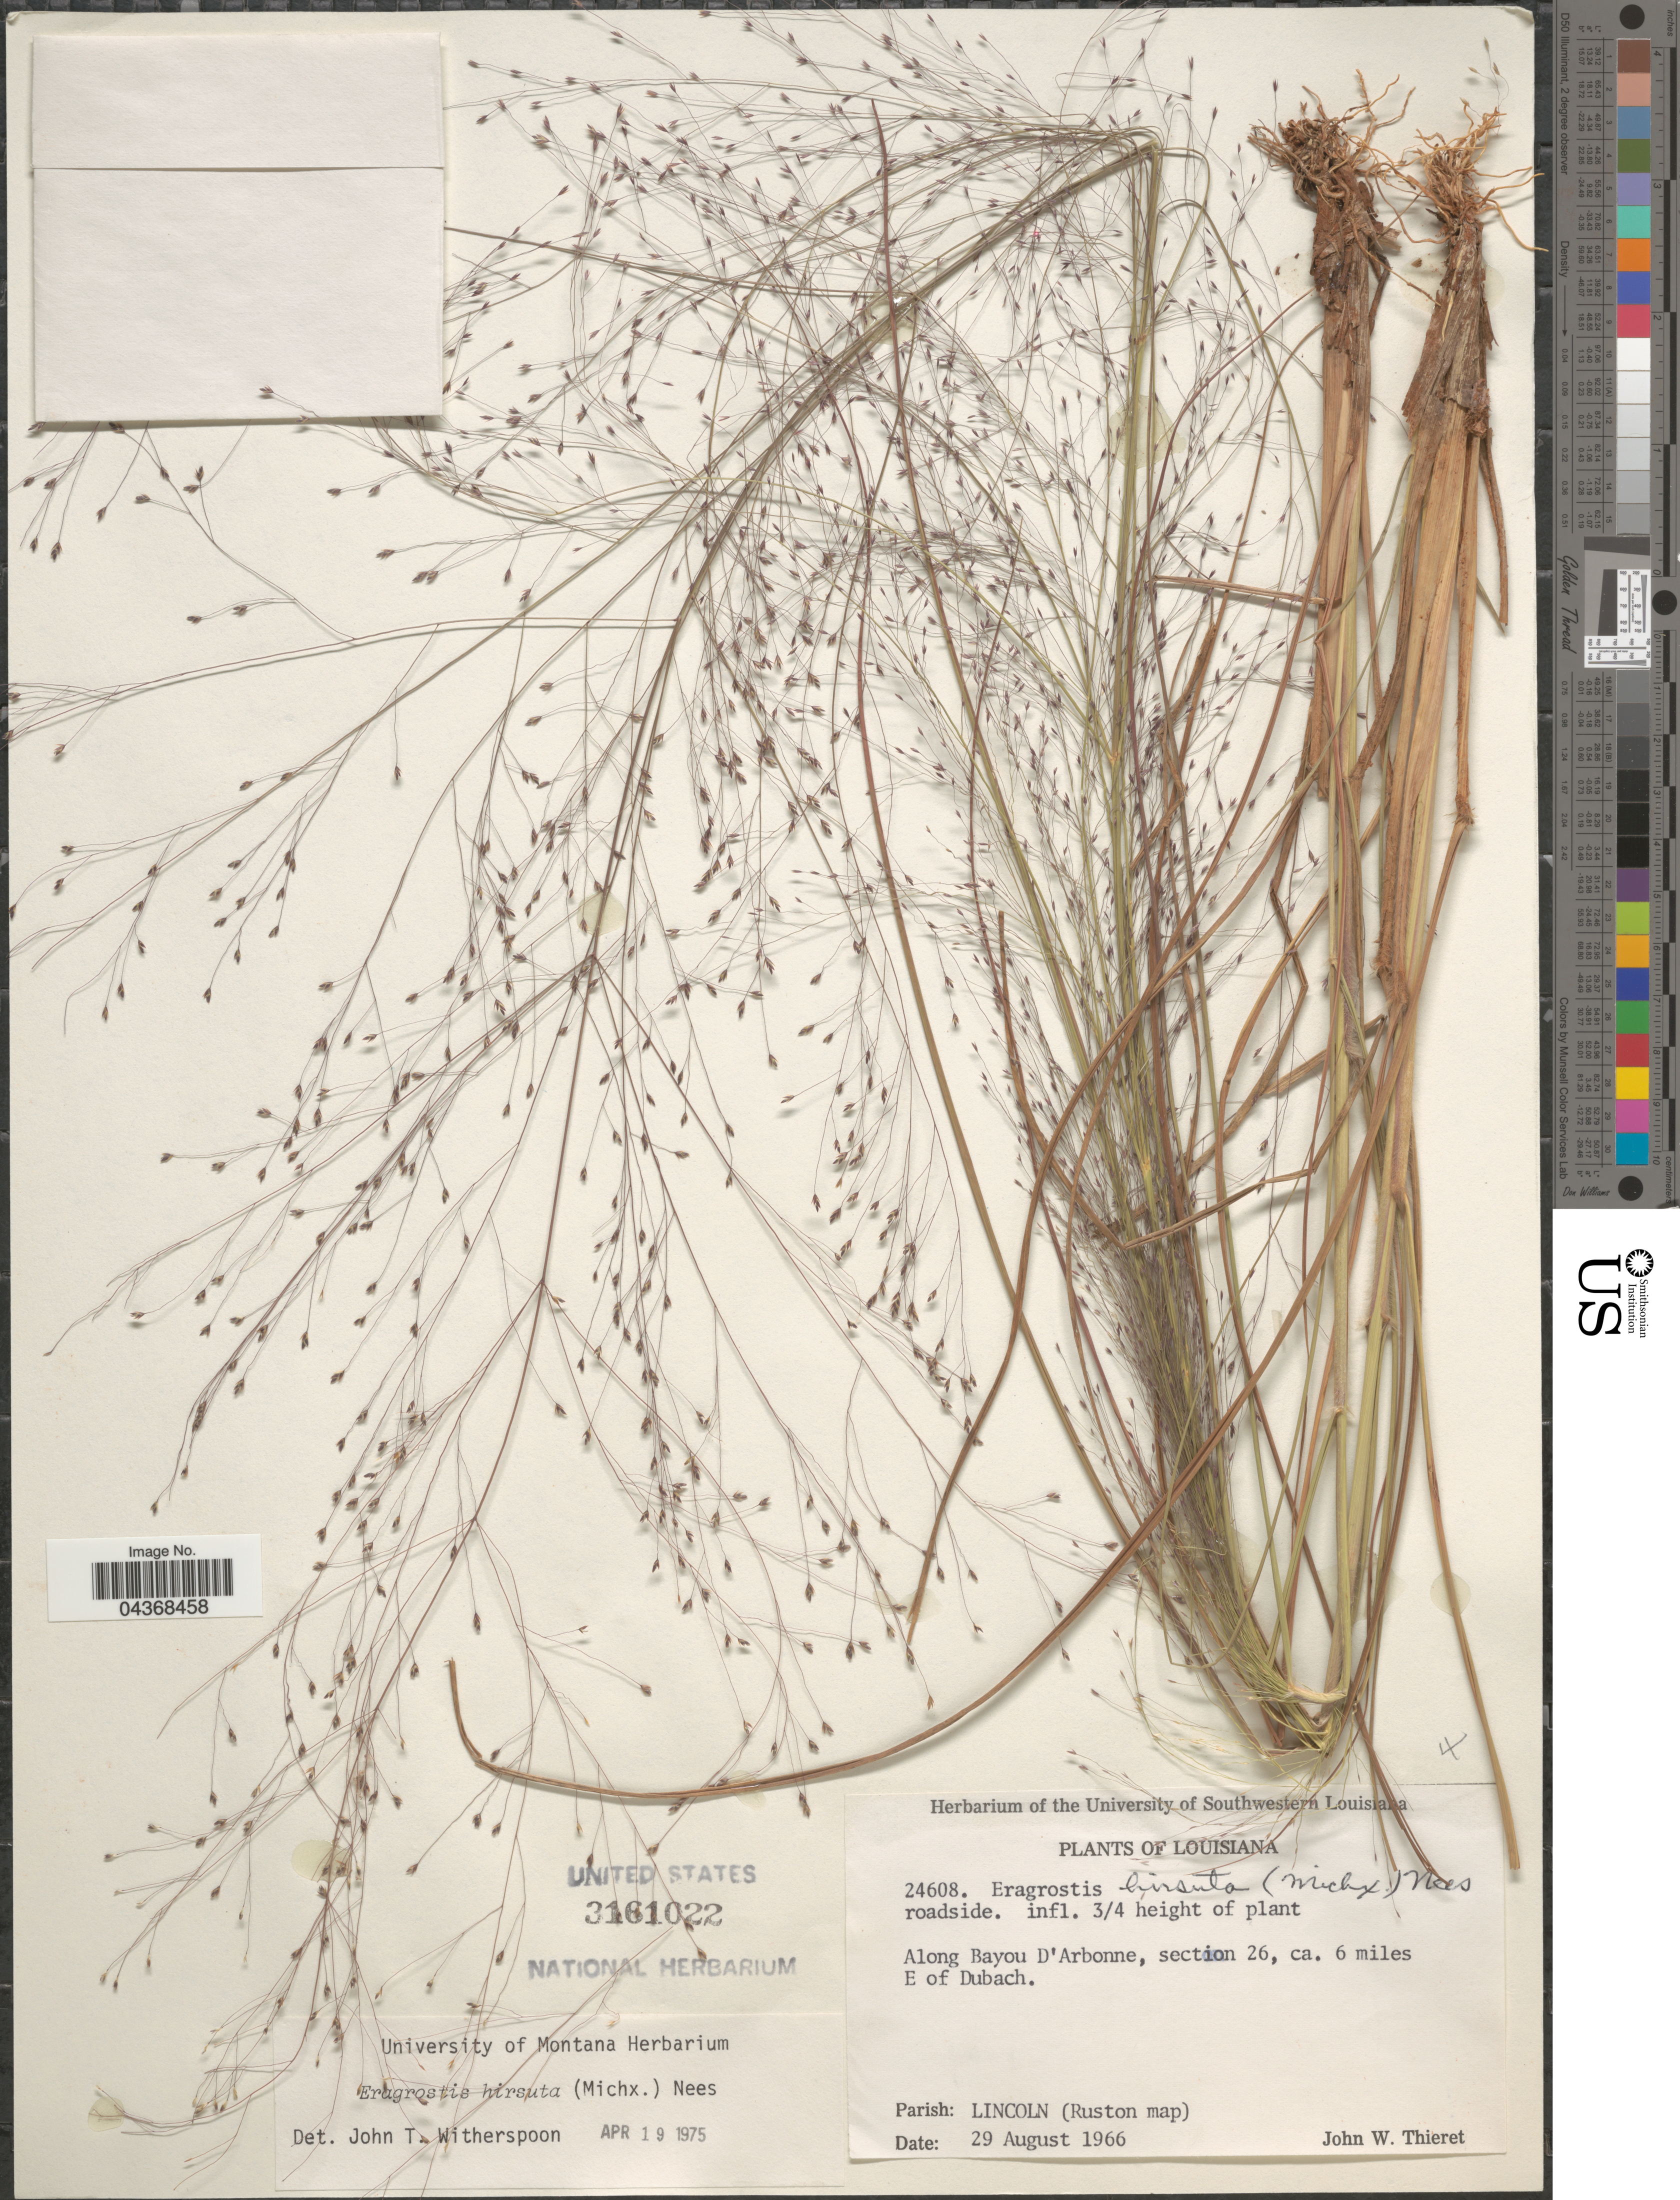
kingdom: Plantae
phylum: Tracheophyta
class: Liliopsida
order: Poales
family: Poaceae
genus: Eragrostis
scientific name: Eragrostis hirsuta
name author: (Michx.) Nees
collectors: J. W. Thieret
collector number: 24608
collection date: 1966-08-29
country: United States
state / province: Louisiana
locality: Along Bayou D'Arbonne, section 26, ca. 6 miles E of Dubach. Parish: Lincoln (Ruston map).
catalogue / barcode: US 3161022